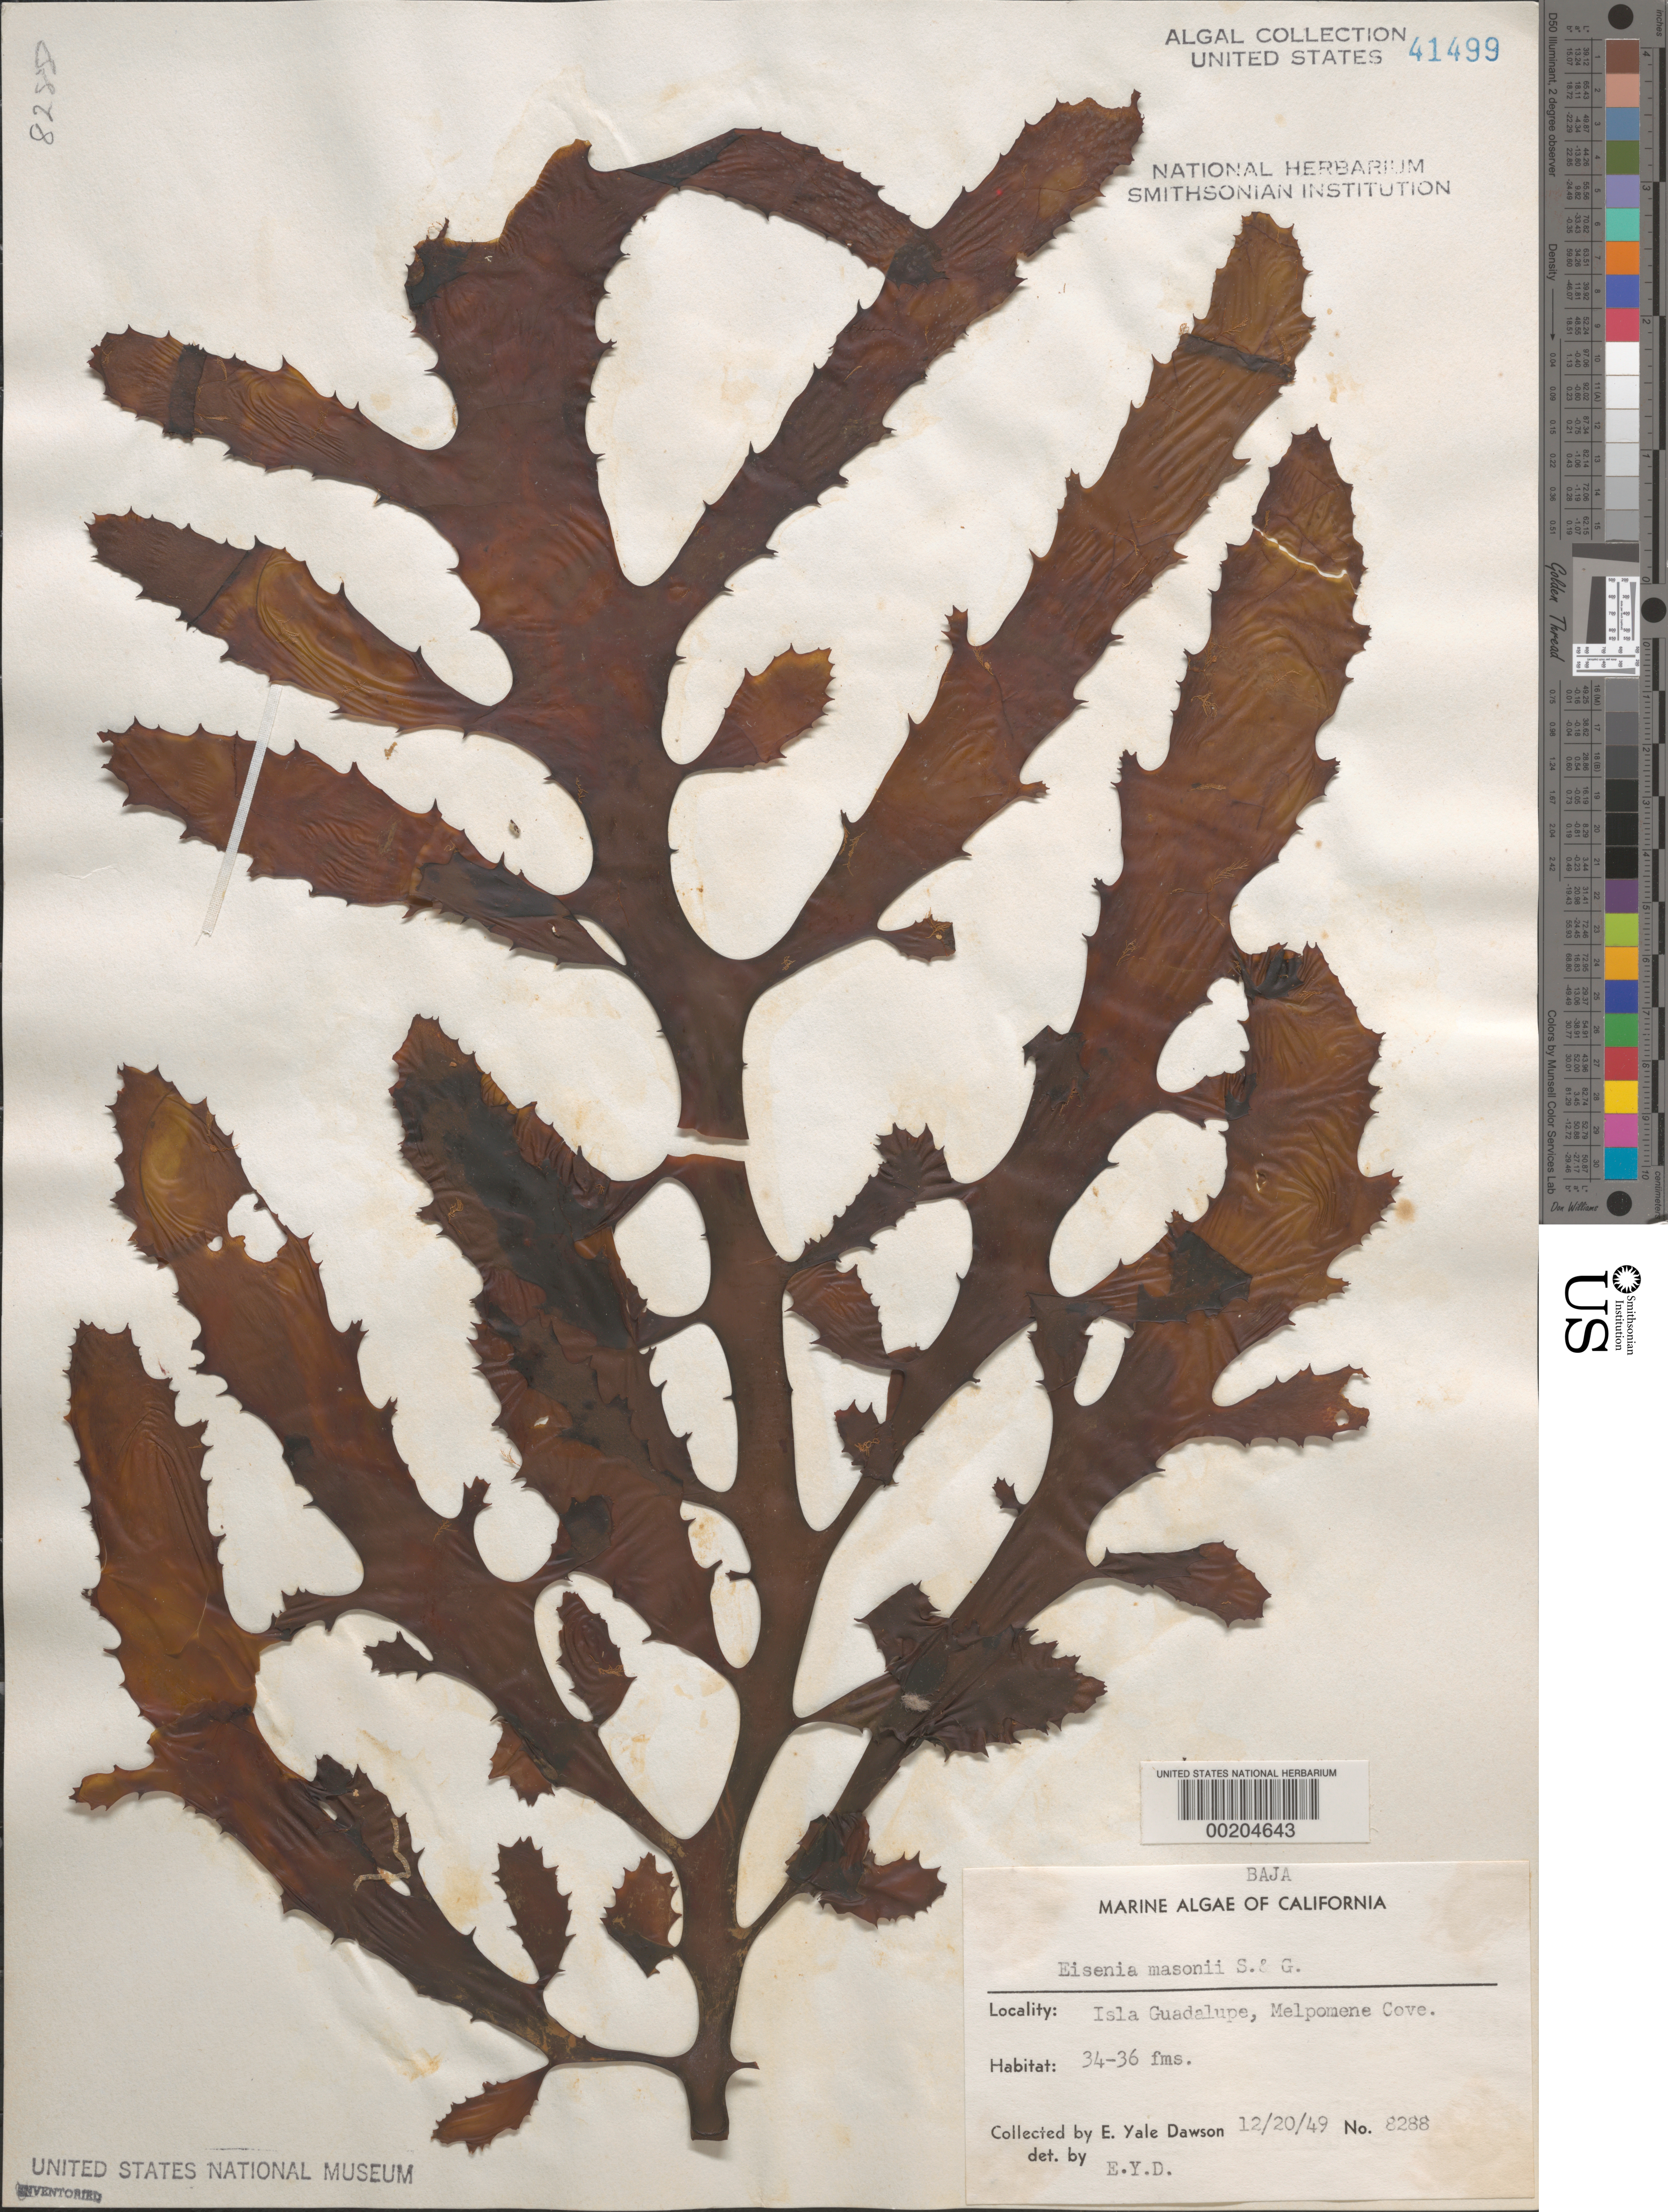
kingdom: Chromista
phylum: Ochrophyta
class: Phaeophyceae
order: Laminariales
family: Lessoniaceae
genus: Eisenia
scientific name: Eisenia desmarestioides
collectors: E. Y. Dawson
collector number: EYD 8288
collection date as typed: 20 Dec 1949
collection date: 1949-12-20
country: Mexico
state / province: Baja California Norte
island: Isla Guadalupe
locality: Melpomene Cove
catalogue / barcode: US 41499